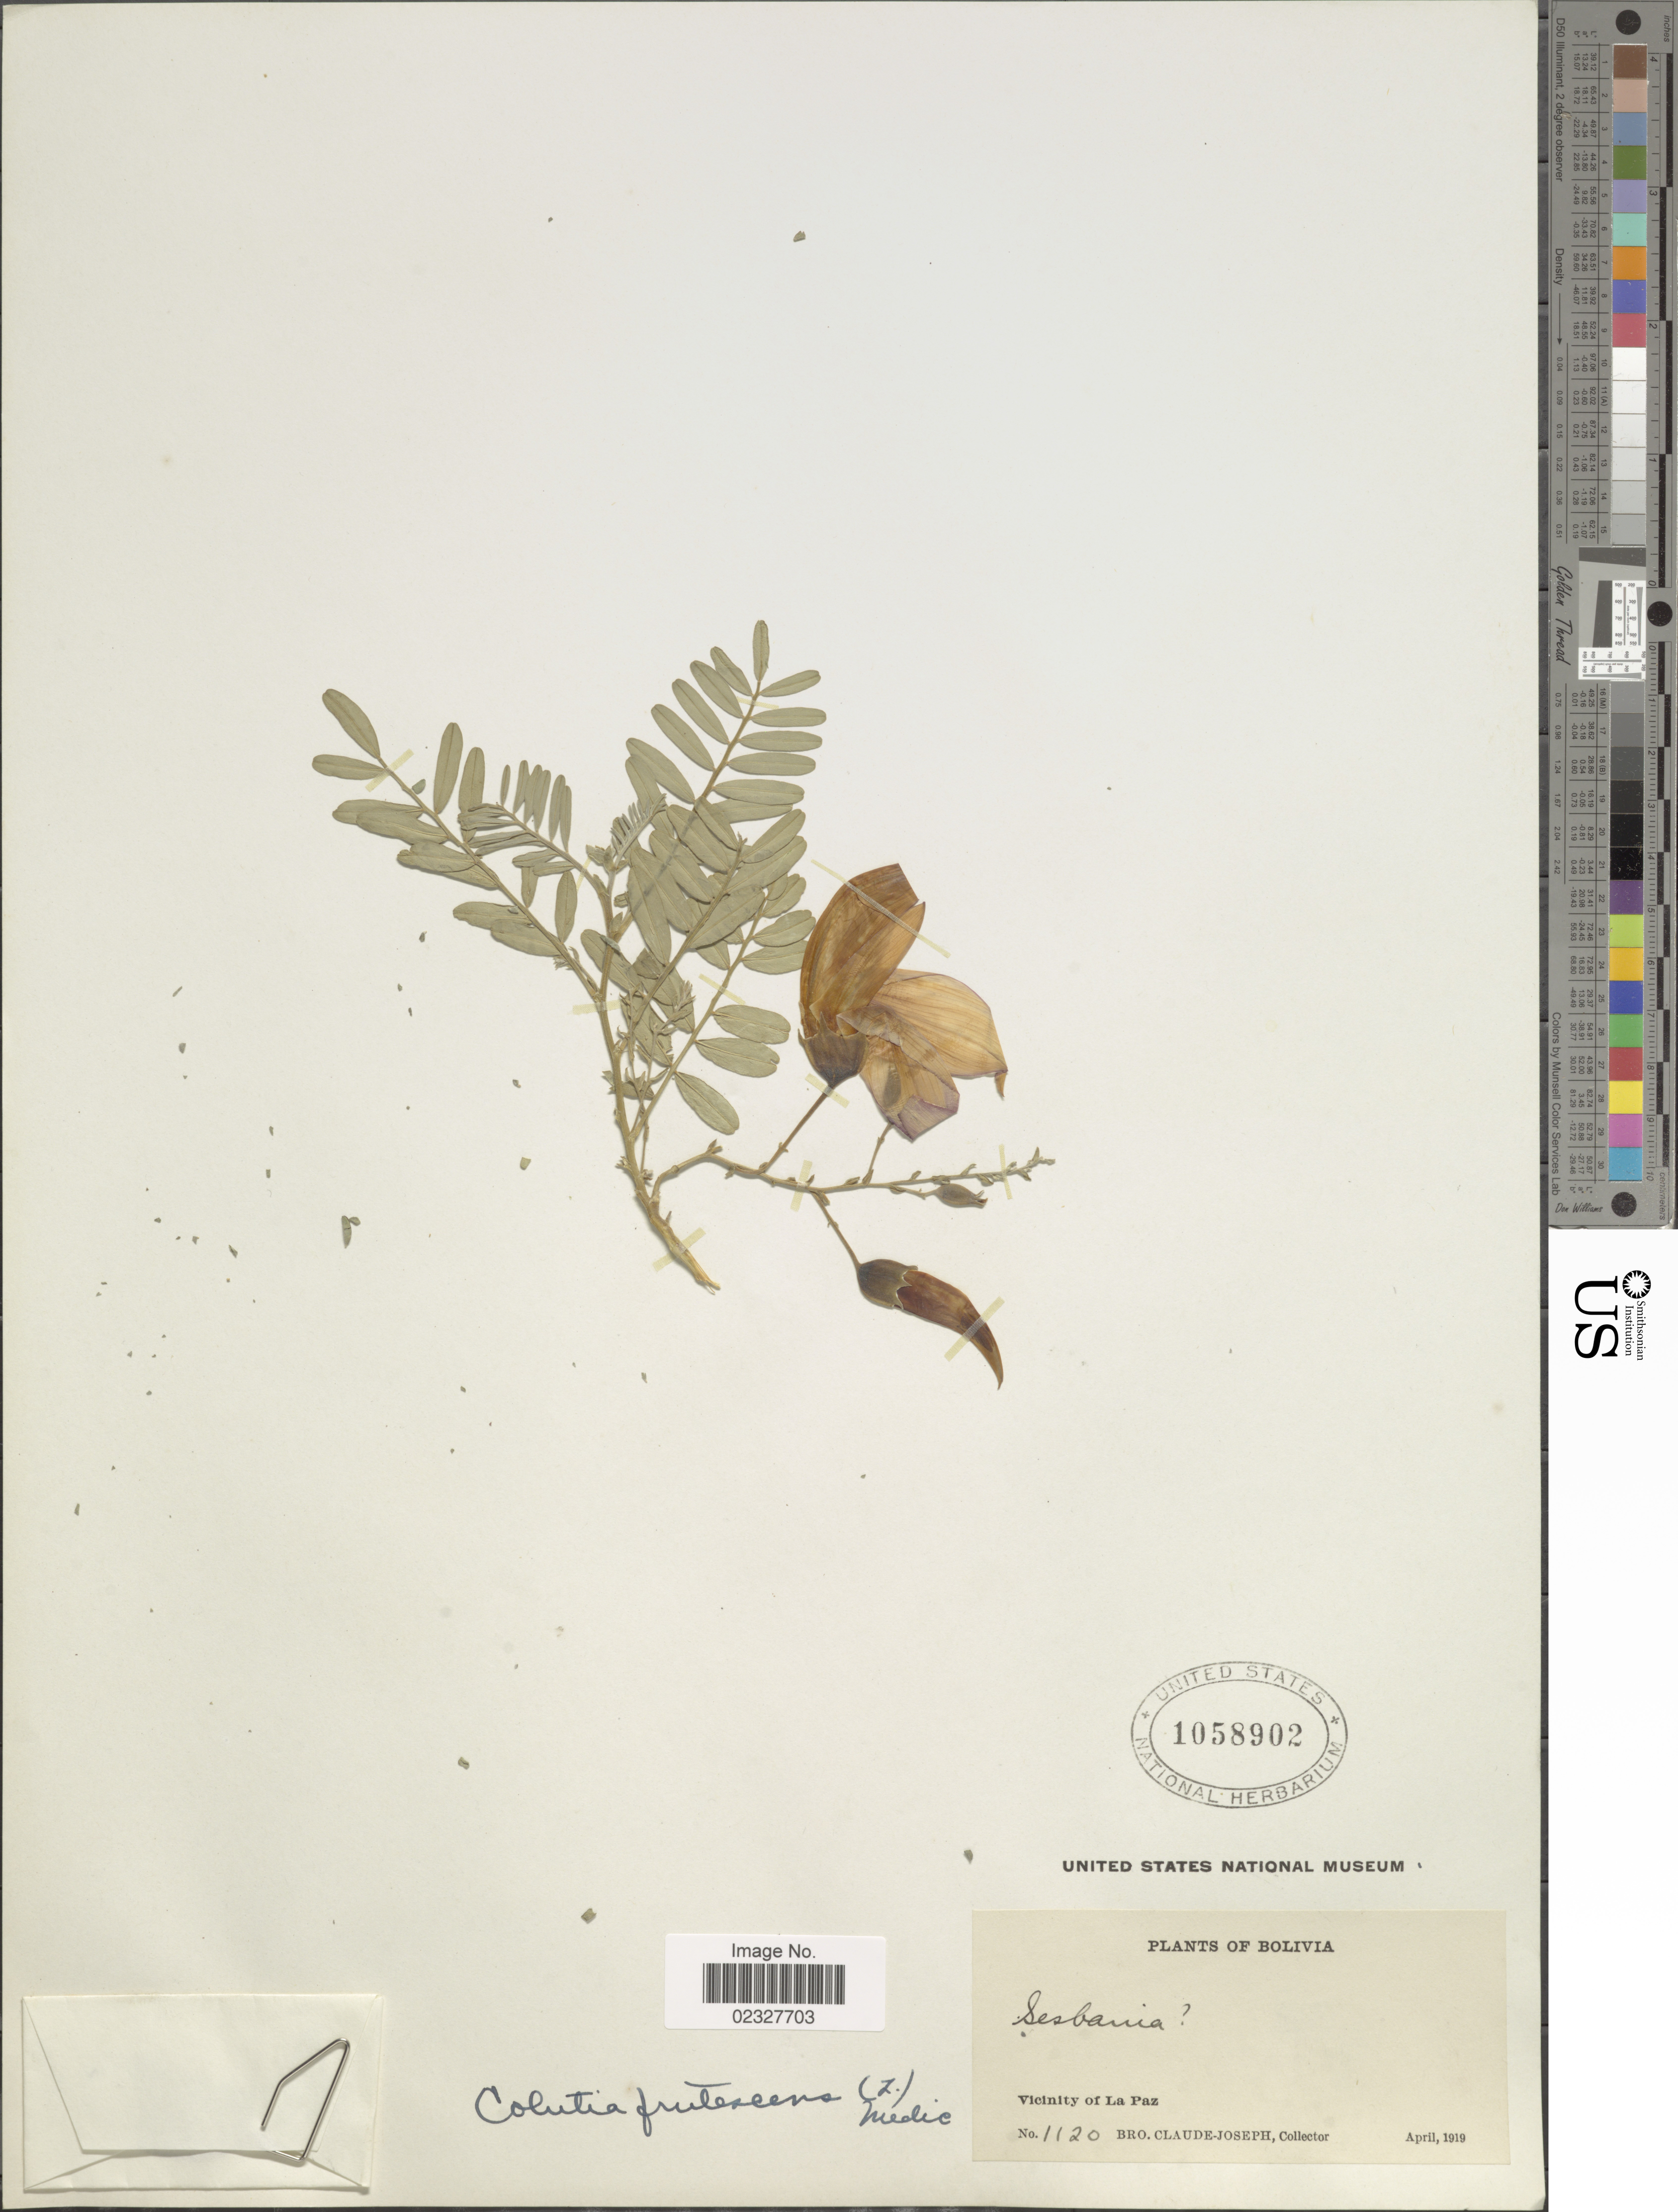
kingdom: Plantae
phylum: Tracheophyta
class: Magnoliopsida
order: Fabales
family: Fabaceae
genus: Sutherlandia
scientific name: Sutherlandia frutescens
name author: (L.) R. Br. ex W.T. Aiton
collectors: Bro. Claude-Joseph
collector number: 1120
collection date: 1919-04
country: Bolivia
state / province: La Paz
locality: Vicinity of La Paz.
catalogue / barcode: US 1058902